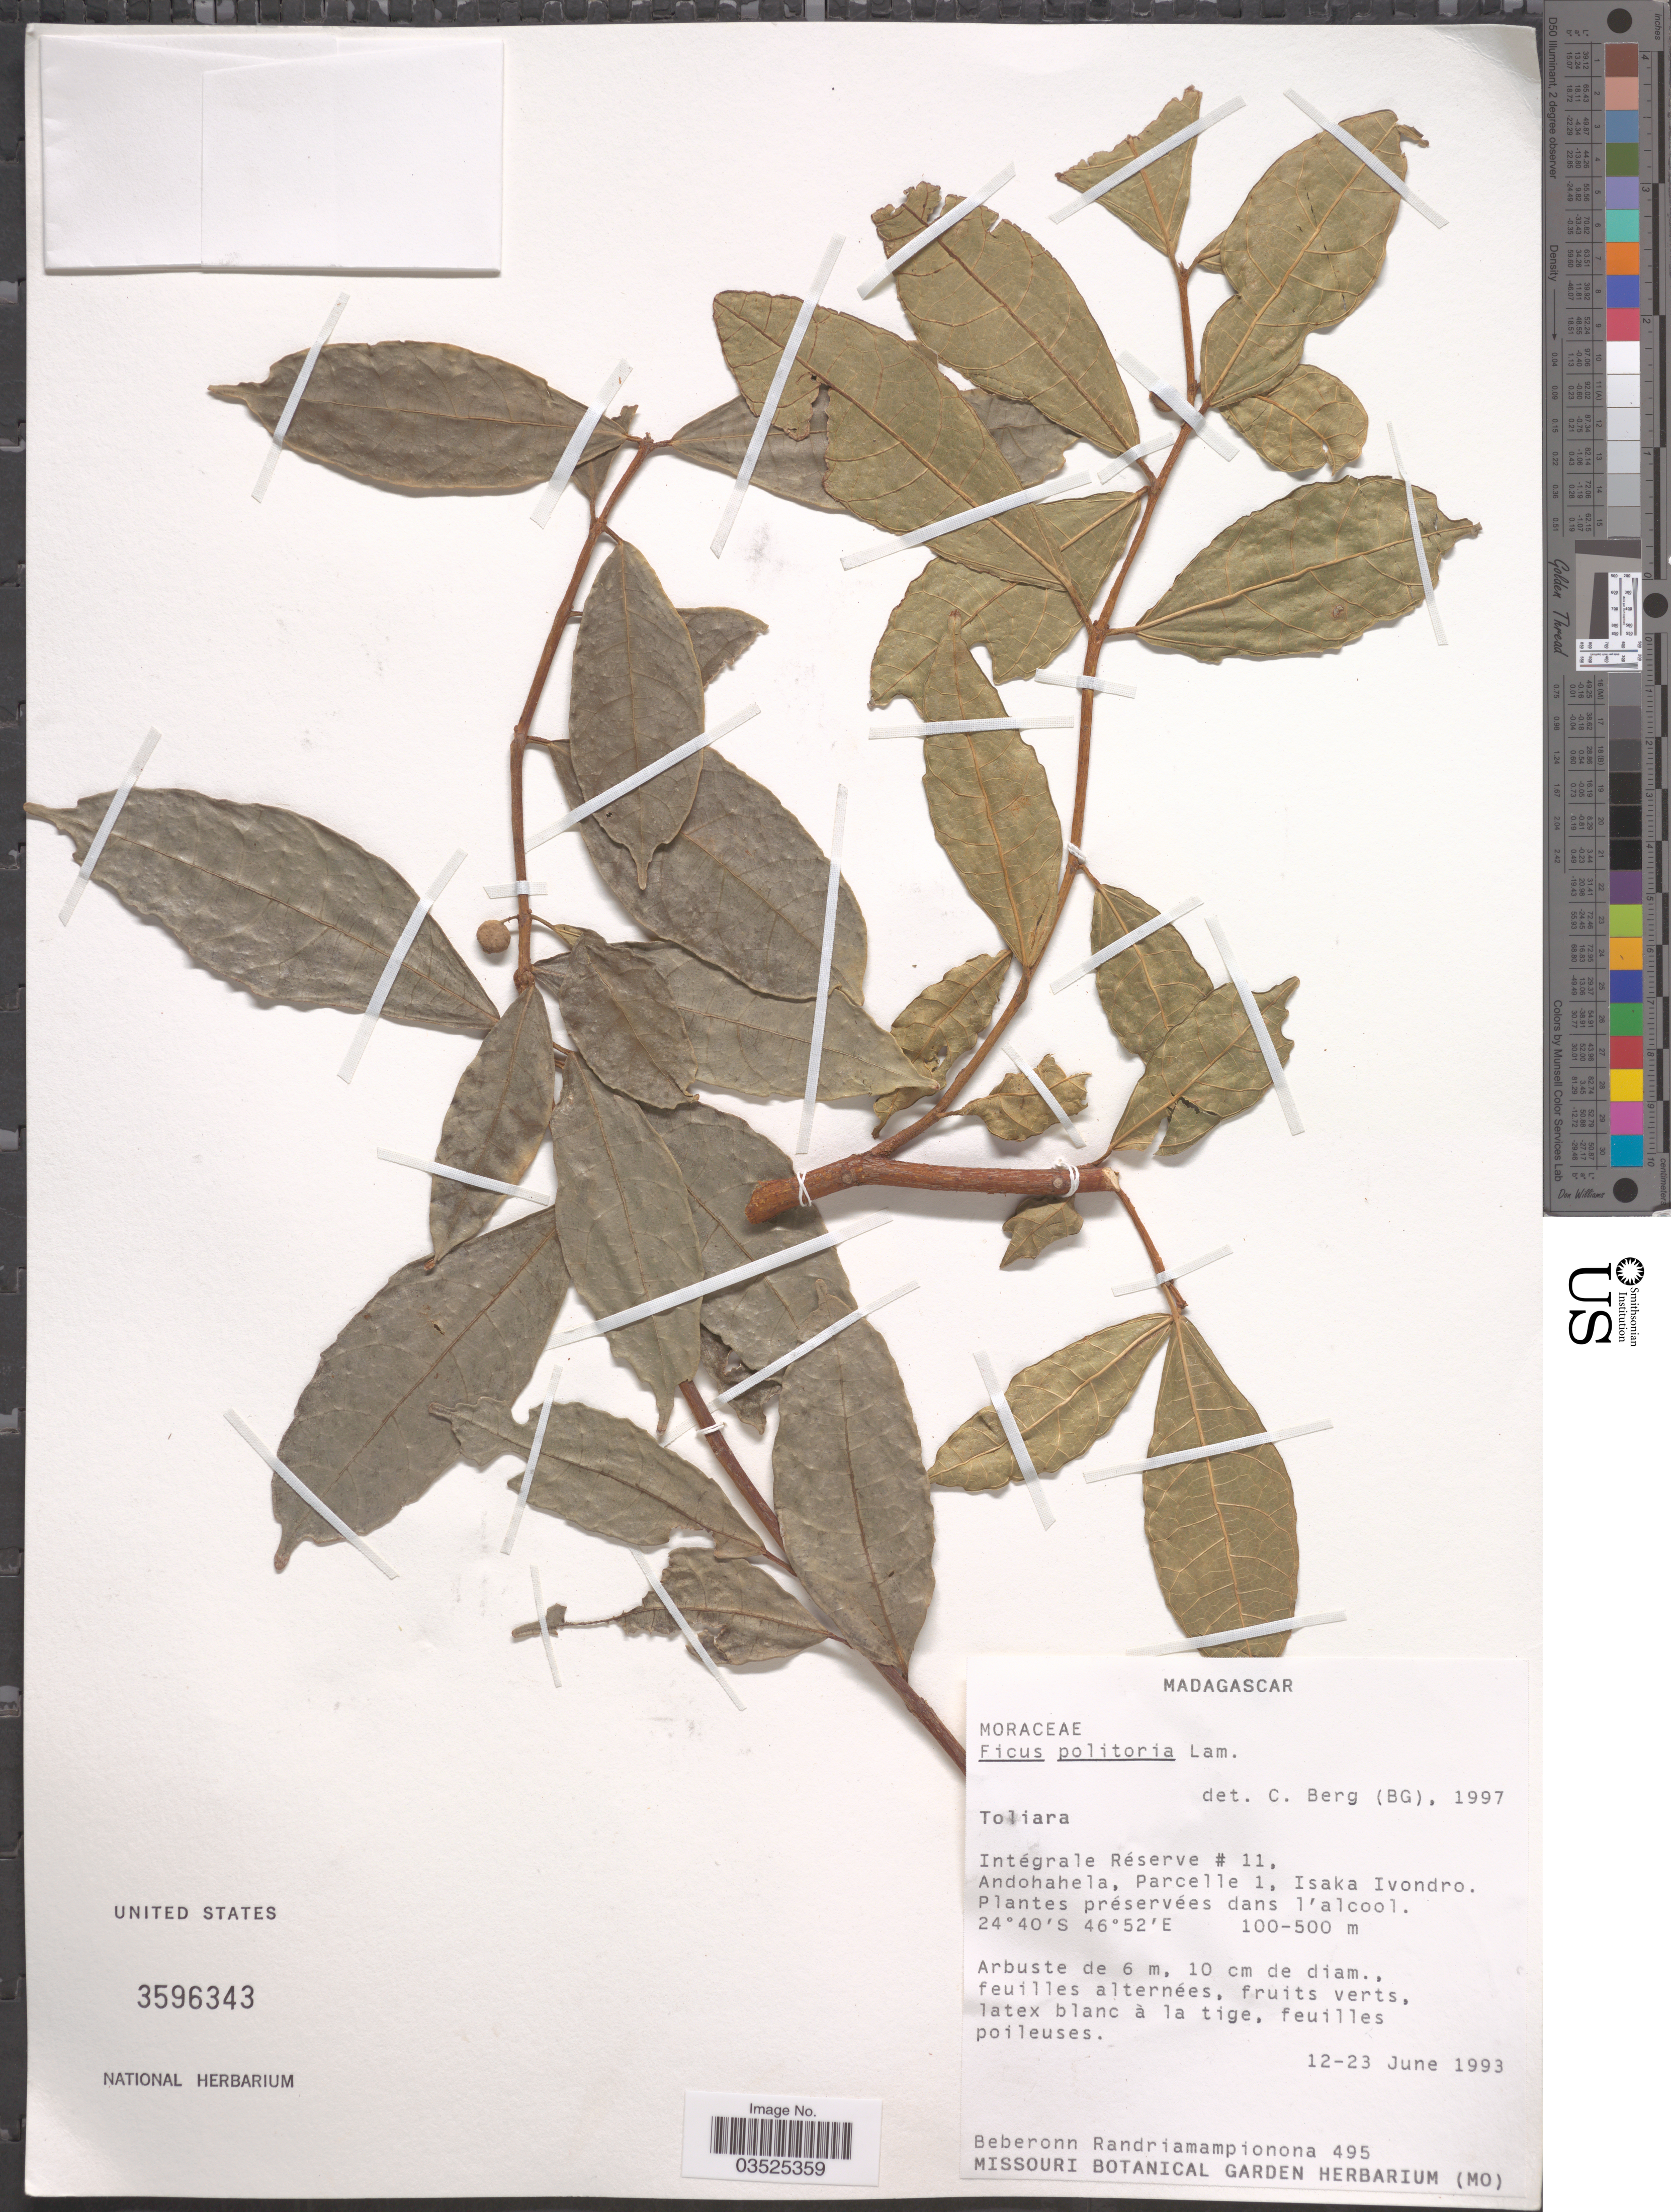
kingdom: Plantae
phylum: Tracheophyta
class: Magnoliopsida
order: Rosales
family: Moraceae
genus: Ficus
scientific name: Ficus politoria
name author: Lam.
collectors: B. Randriamampionona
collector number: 495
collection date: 1993-06-12/1993-06-23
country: Madagascar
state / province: Anosy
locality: Intégrale Réserve #11, Andohahela, Parcelle 1, Isaka Ivondro.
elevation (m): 100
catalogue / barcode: US 3596343